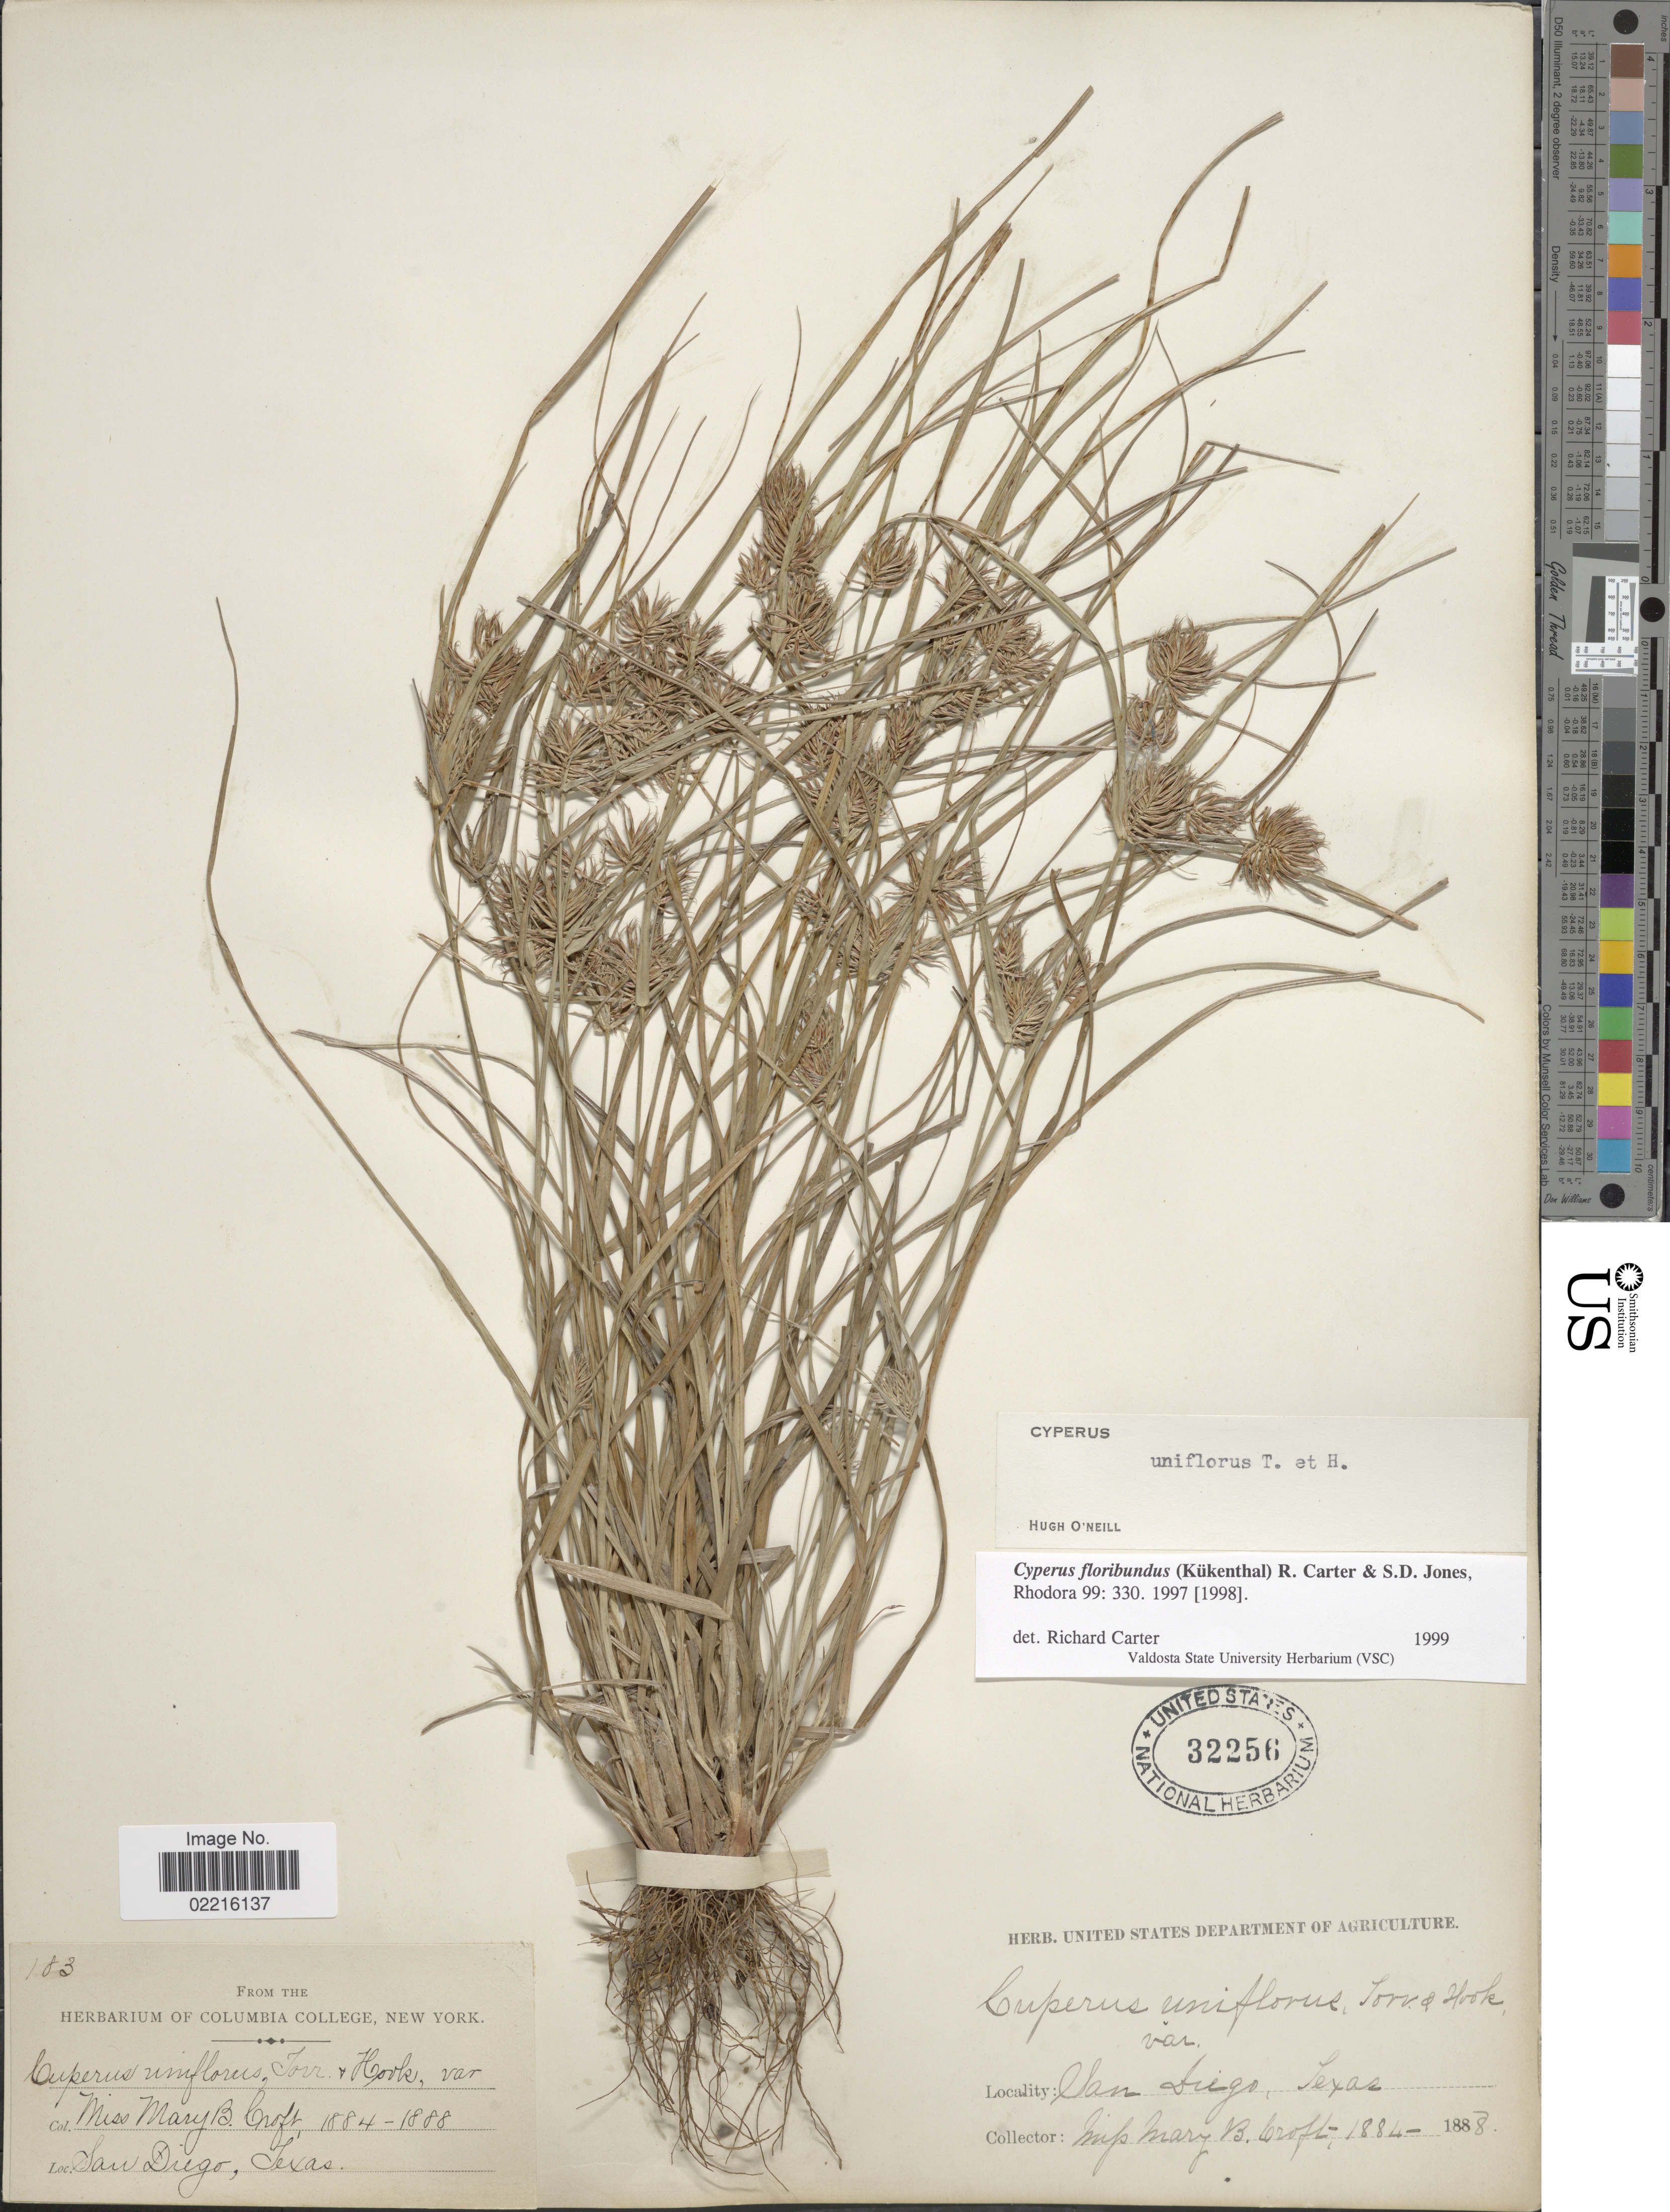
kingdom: Plantae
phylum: Tracheophyta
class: Liliopsida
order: Poales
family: Cyperaceae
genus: Cyperus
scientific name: Cyperus floribundus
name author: (Kük.) R. Carter & S.D. Jones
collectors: M. Croft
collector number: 183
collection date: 1884/1888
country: United States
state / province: Texas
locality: San Diego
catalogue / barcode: US 32256